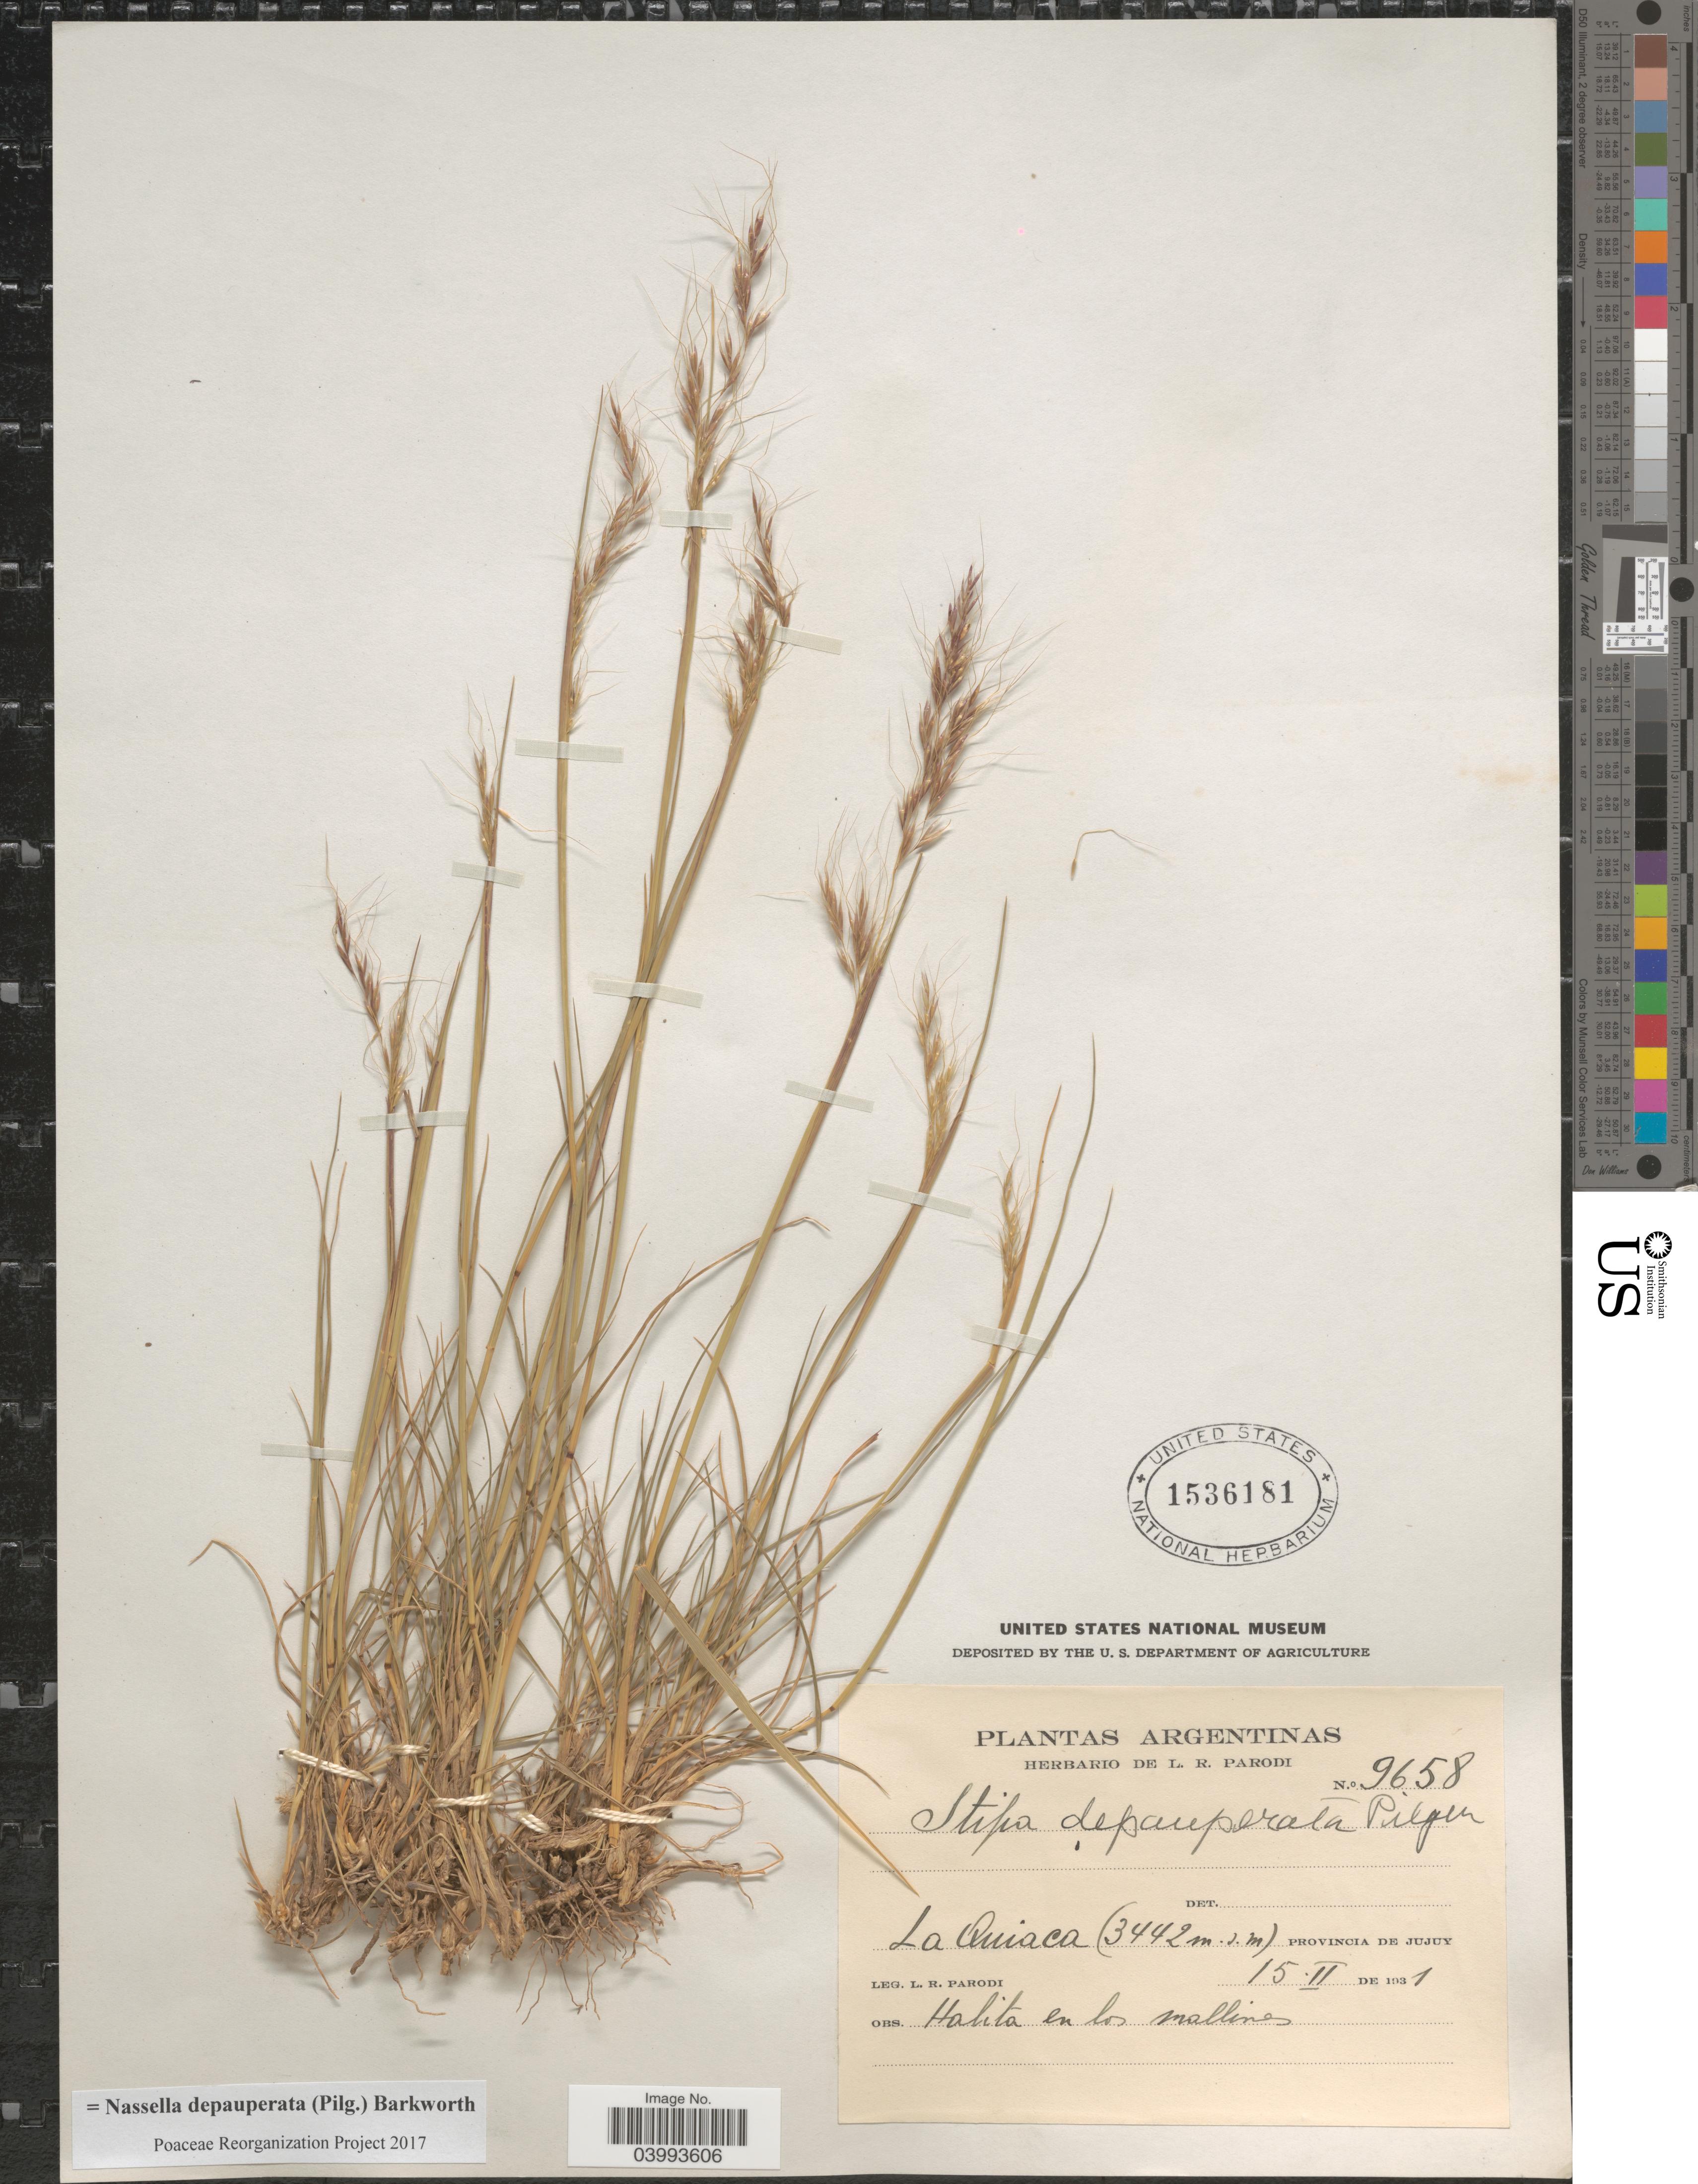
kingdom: Plantae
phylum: Tracheophyta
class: Liliopsida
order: Poales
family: Poaceae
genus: Nassella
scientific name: Nassella depauperata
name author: (Pilg.) Barkworth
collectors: L. R. Parodi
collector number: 9658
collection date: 1931-02-15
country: Argentina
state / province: Jujuy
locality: La Quiaca.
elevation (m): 3442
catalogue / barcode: US 1536181